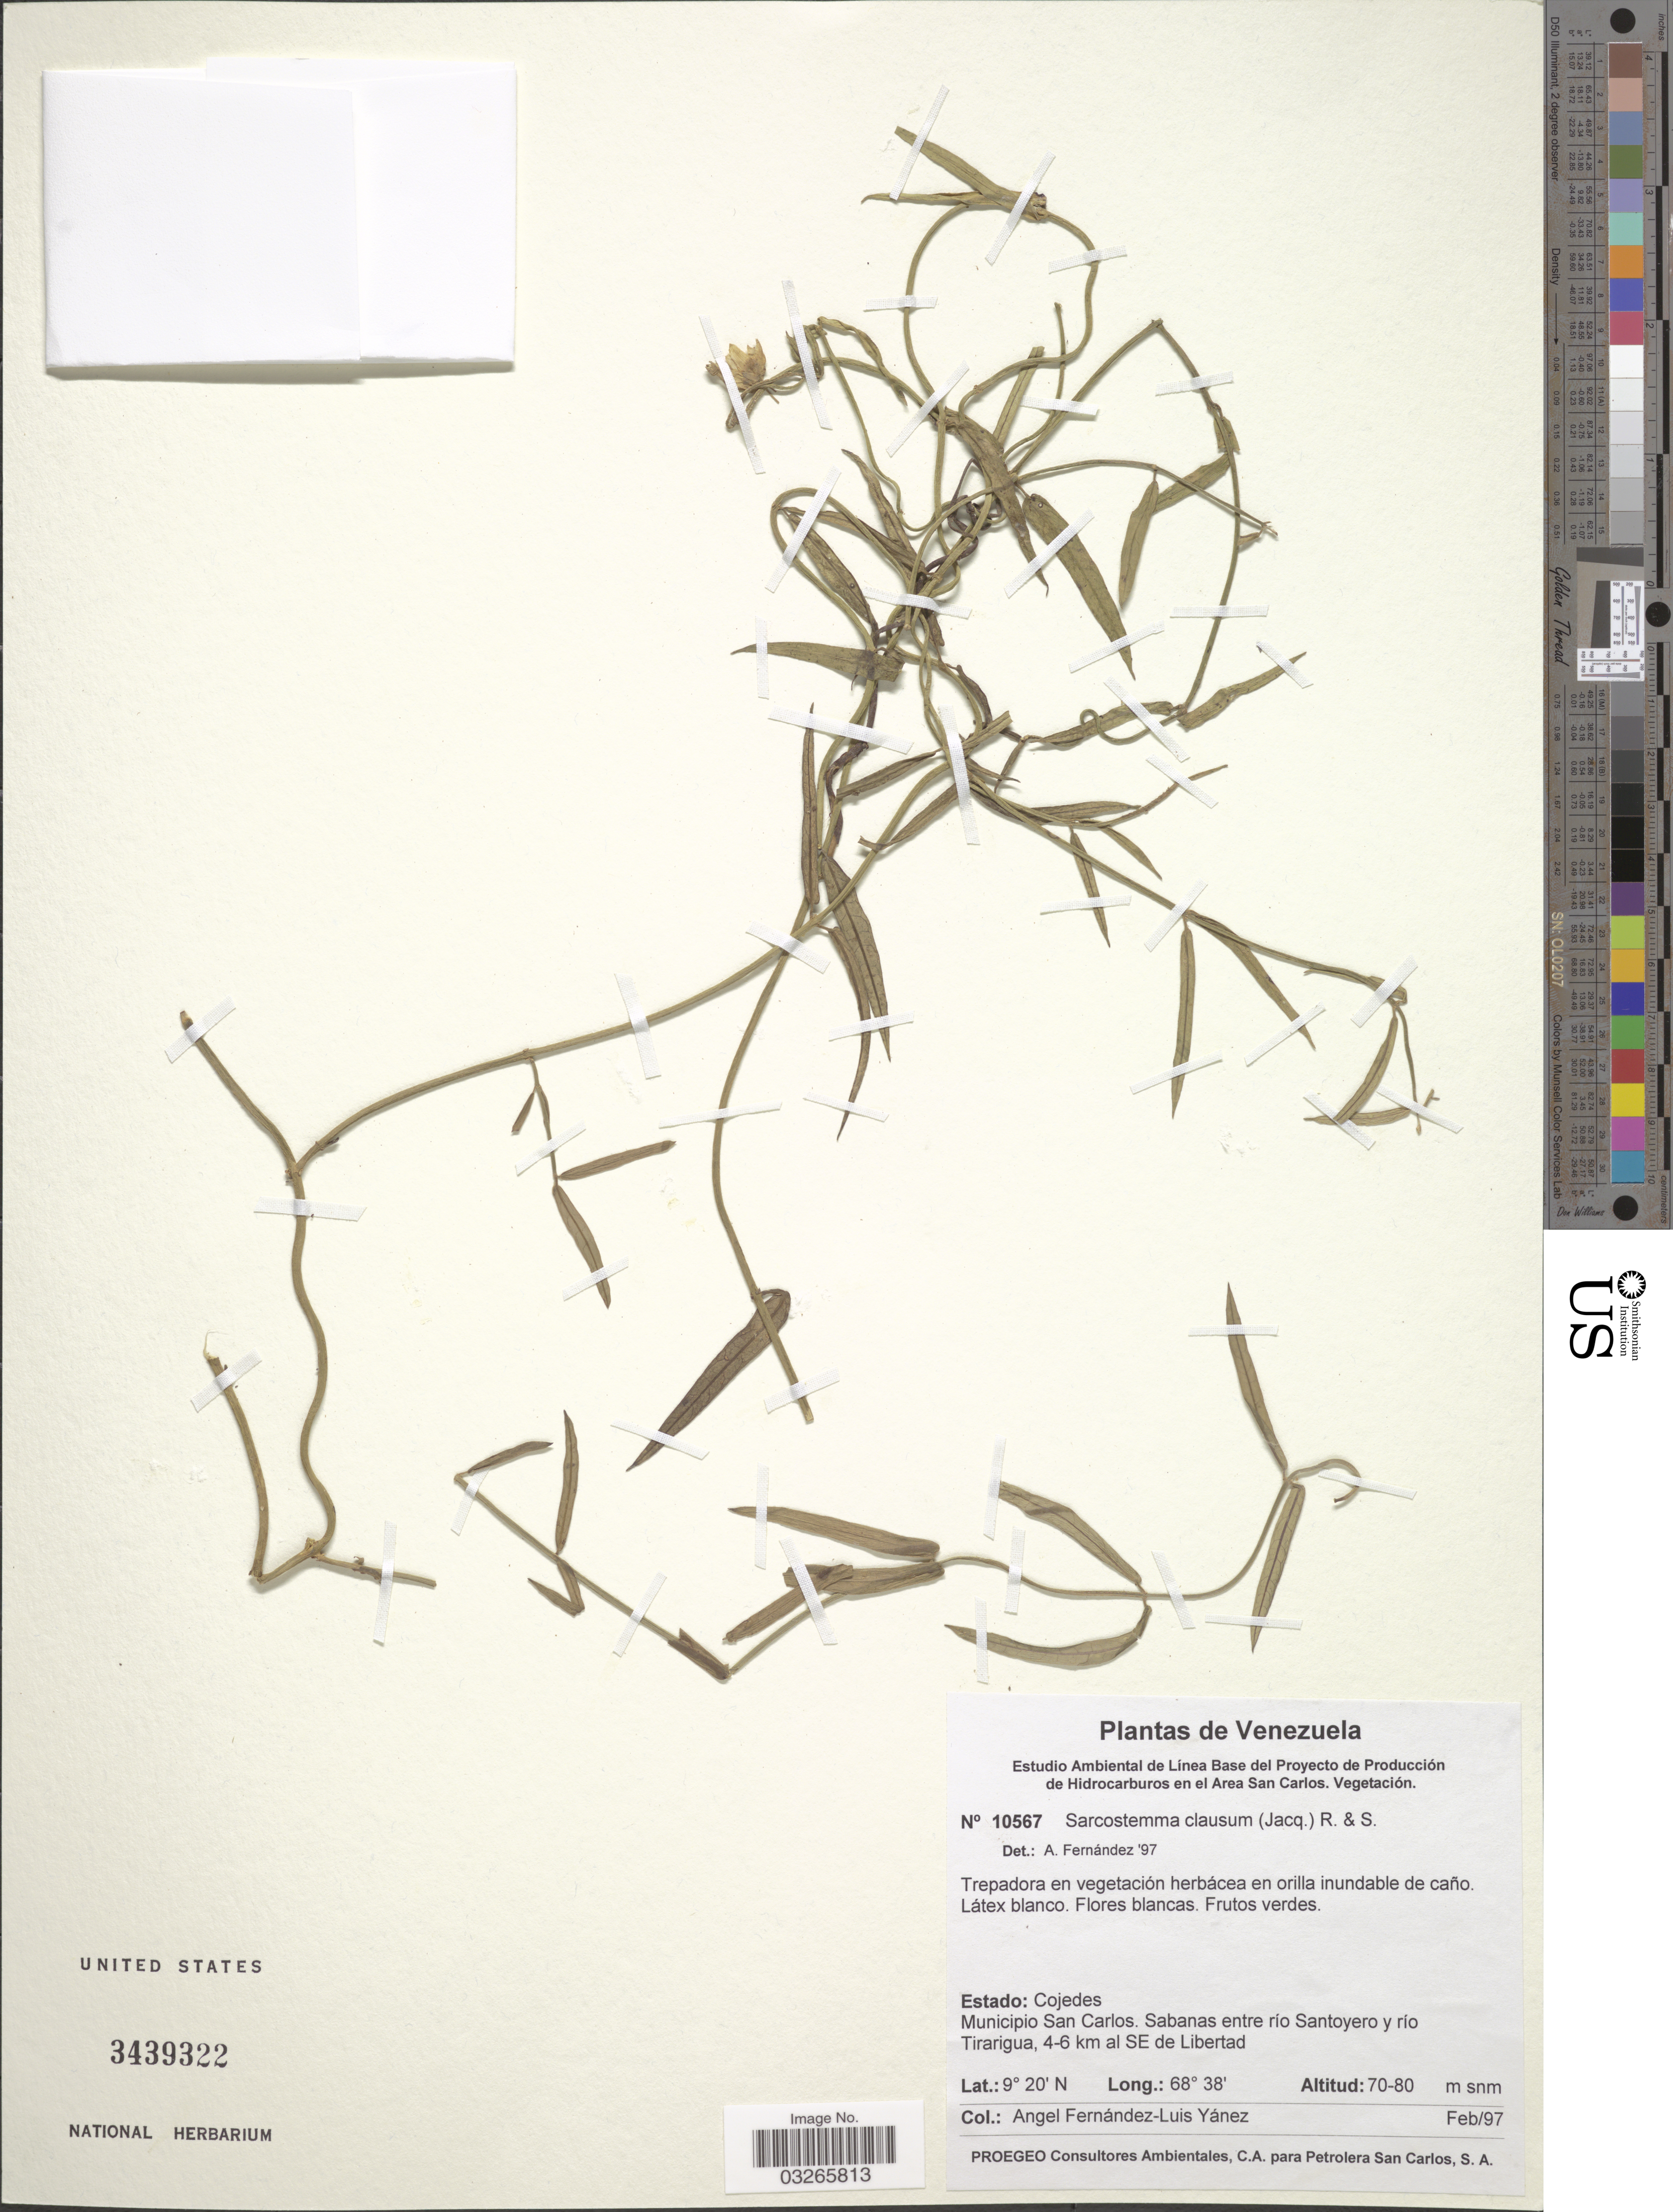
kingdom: Plantae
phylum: Tracheophyta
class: Magnoliopsida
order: Gentianales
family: Apocynaceae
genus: Sarcostemma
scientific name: Sarcostemma clausum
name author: (Jacq.) Schult.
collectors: Y. Fernández-Luis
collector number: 10567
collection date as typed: Transcribed d/m/y: /2/97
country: Venezuela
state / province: Cojedes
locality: Municipio San Carlos. Sabanas entre rio Santoyero y río Tirarigua, 4-6 km al SE de Libertad.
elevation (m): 70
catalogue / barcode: US 3439322